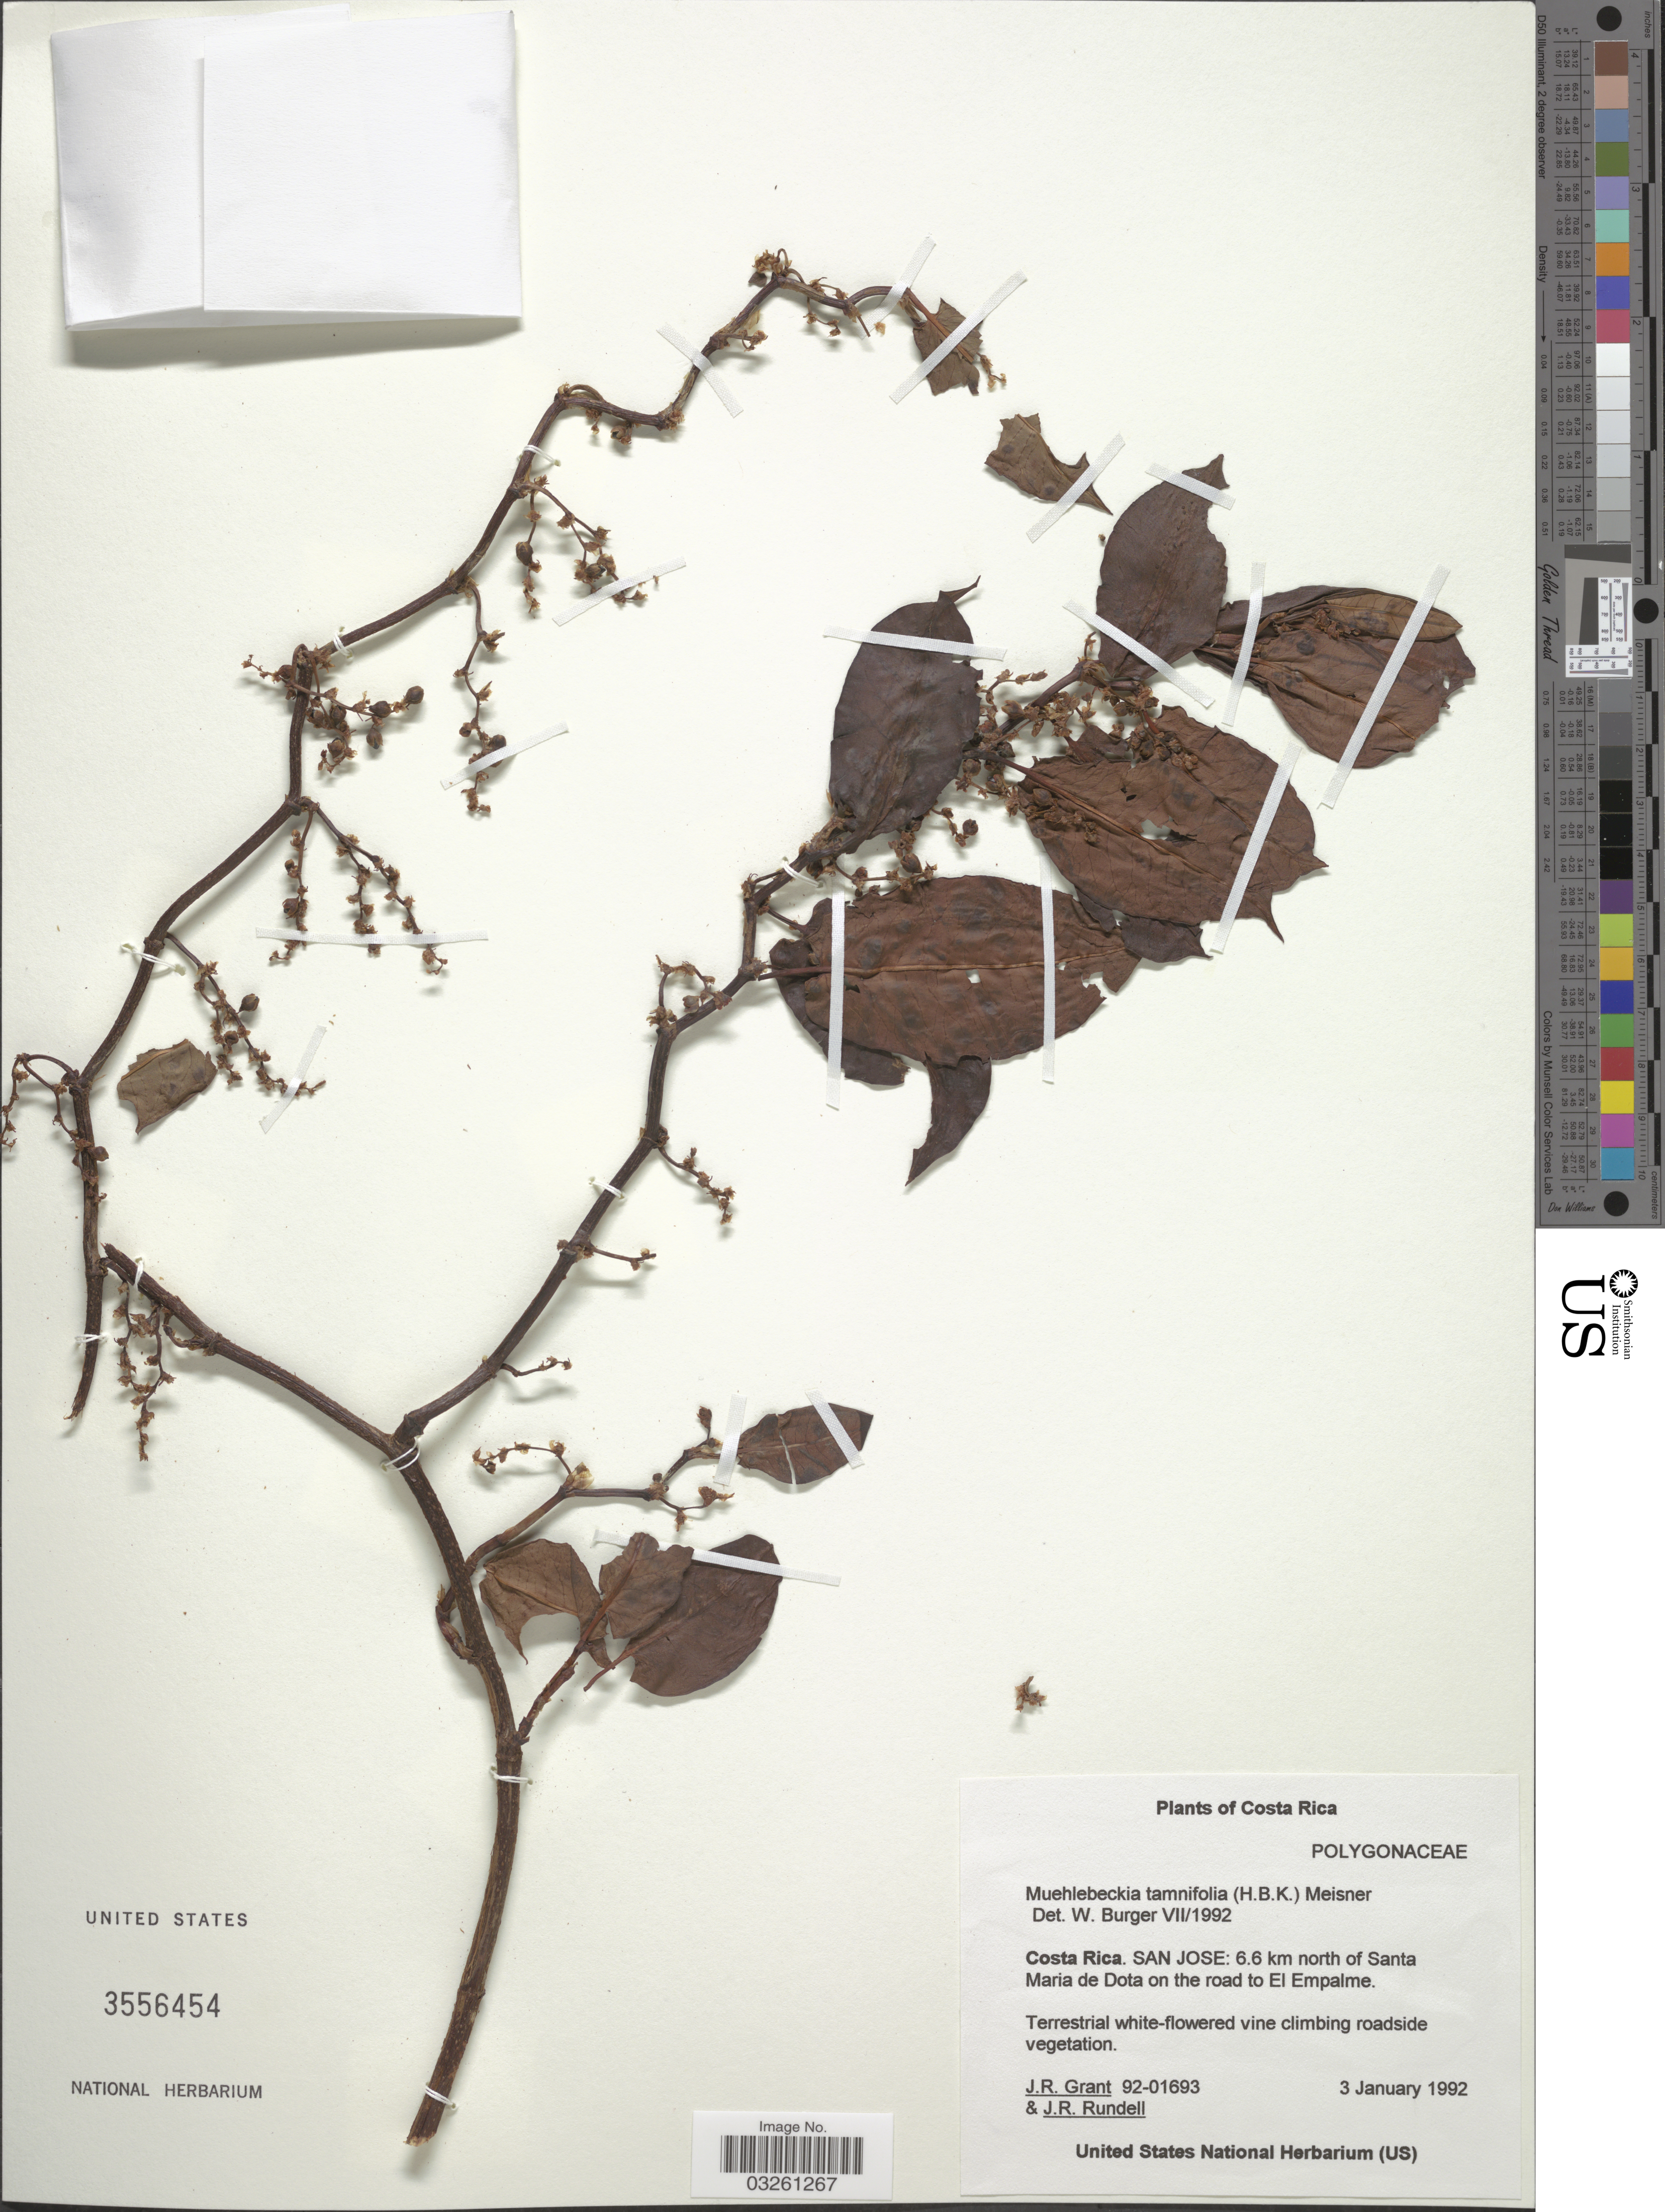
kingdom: Plantae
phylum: Tracheophyta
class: Magnoliopsida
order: Caryophyllales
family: Polygonaceae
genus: Muehlenbeckia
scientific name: Muehlenbeckia tamnifolia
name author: (Kunth) Meisn.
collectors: J. Grant & J. R. Rundell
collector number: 92-01693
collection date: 1992-01-03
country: Costa Rica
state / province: San José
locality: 6.6 km north of Santa Maria de Dota on the road to El Empalme.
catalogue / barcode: US 3556454